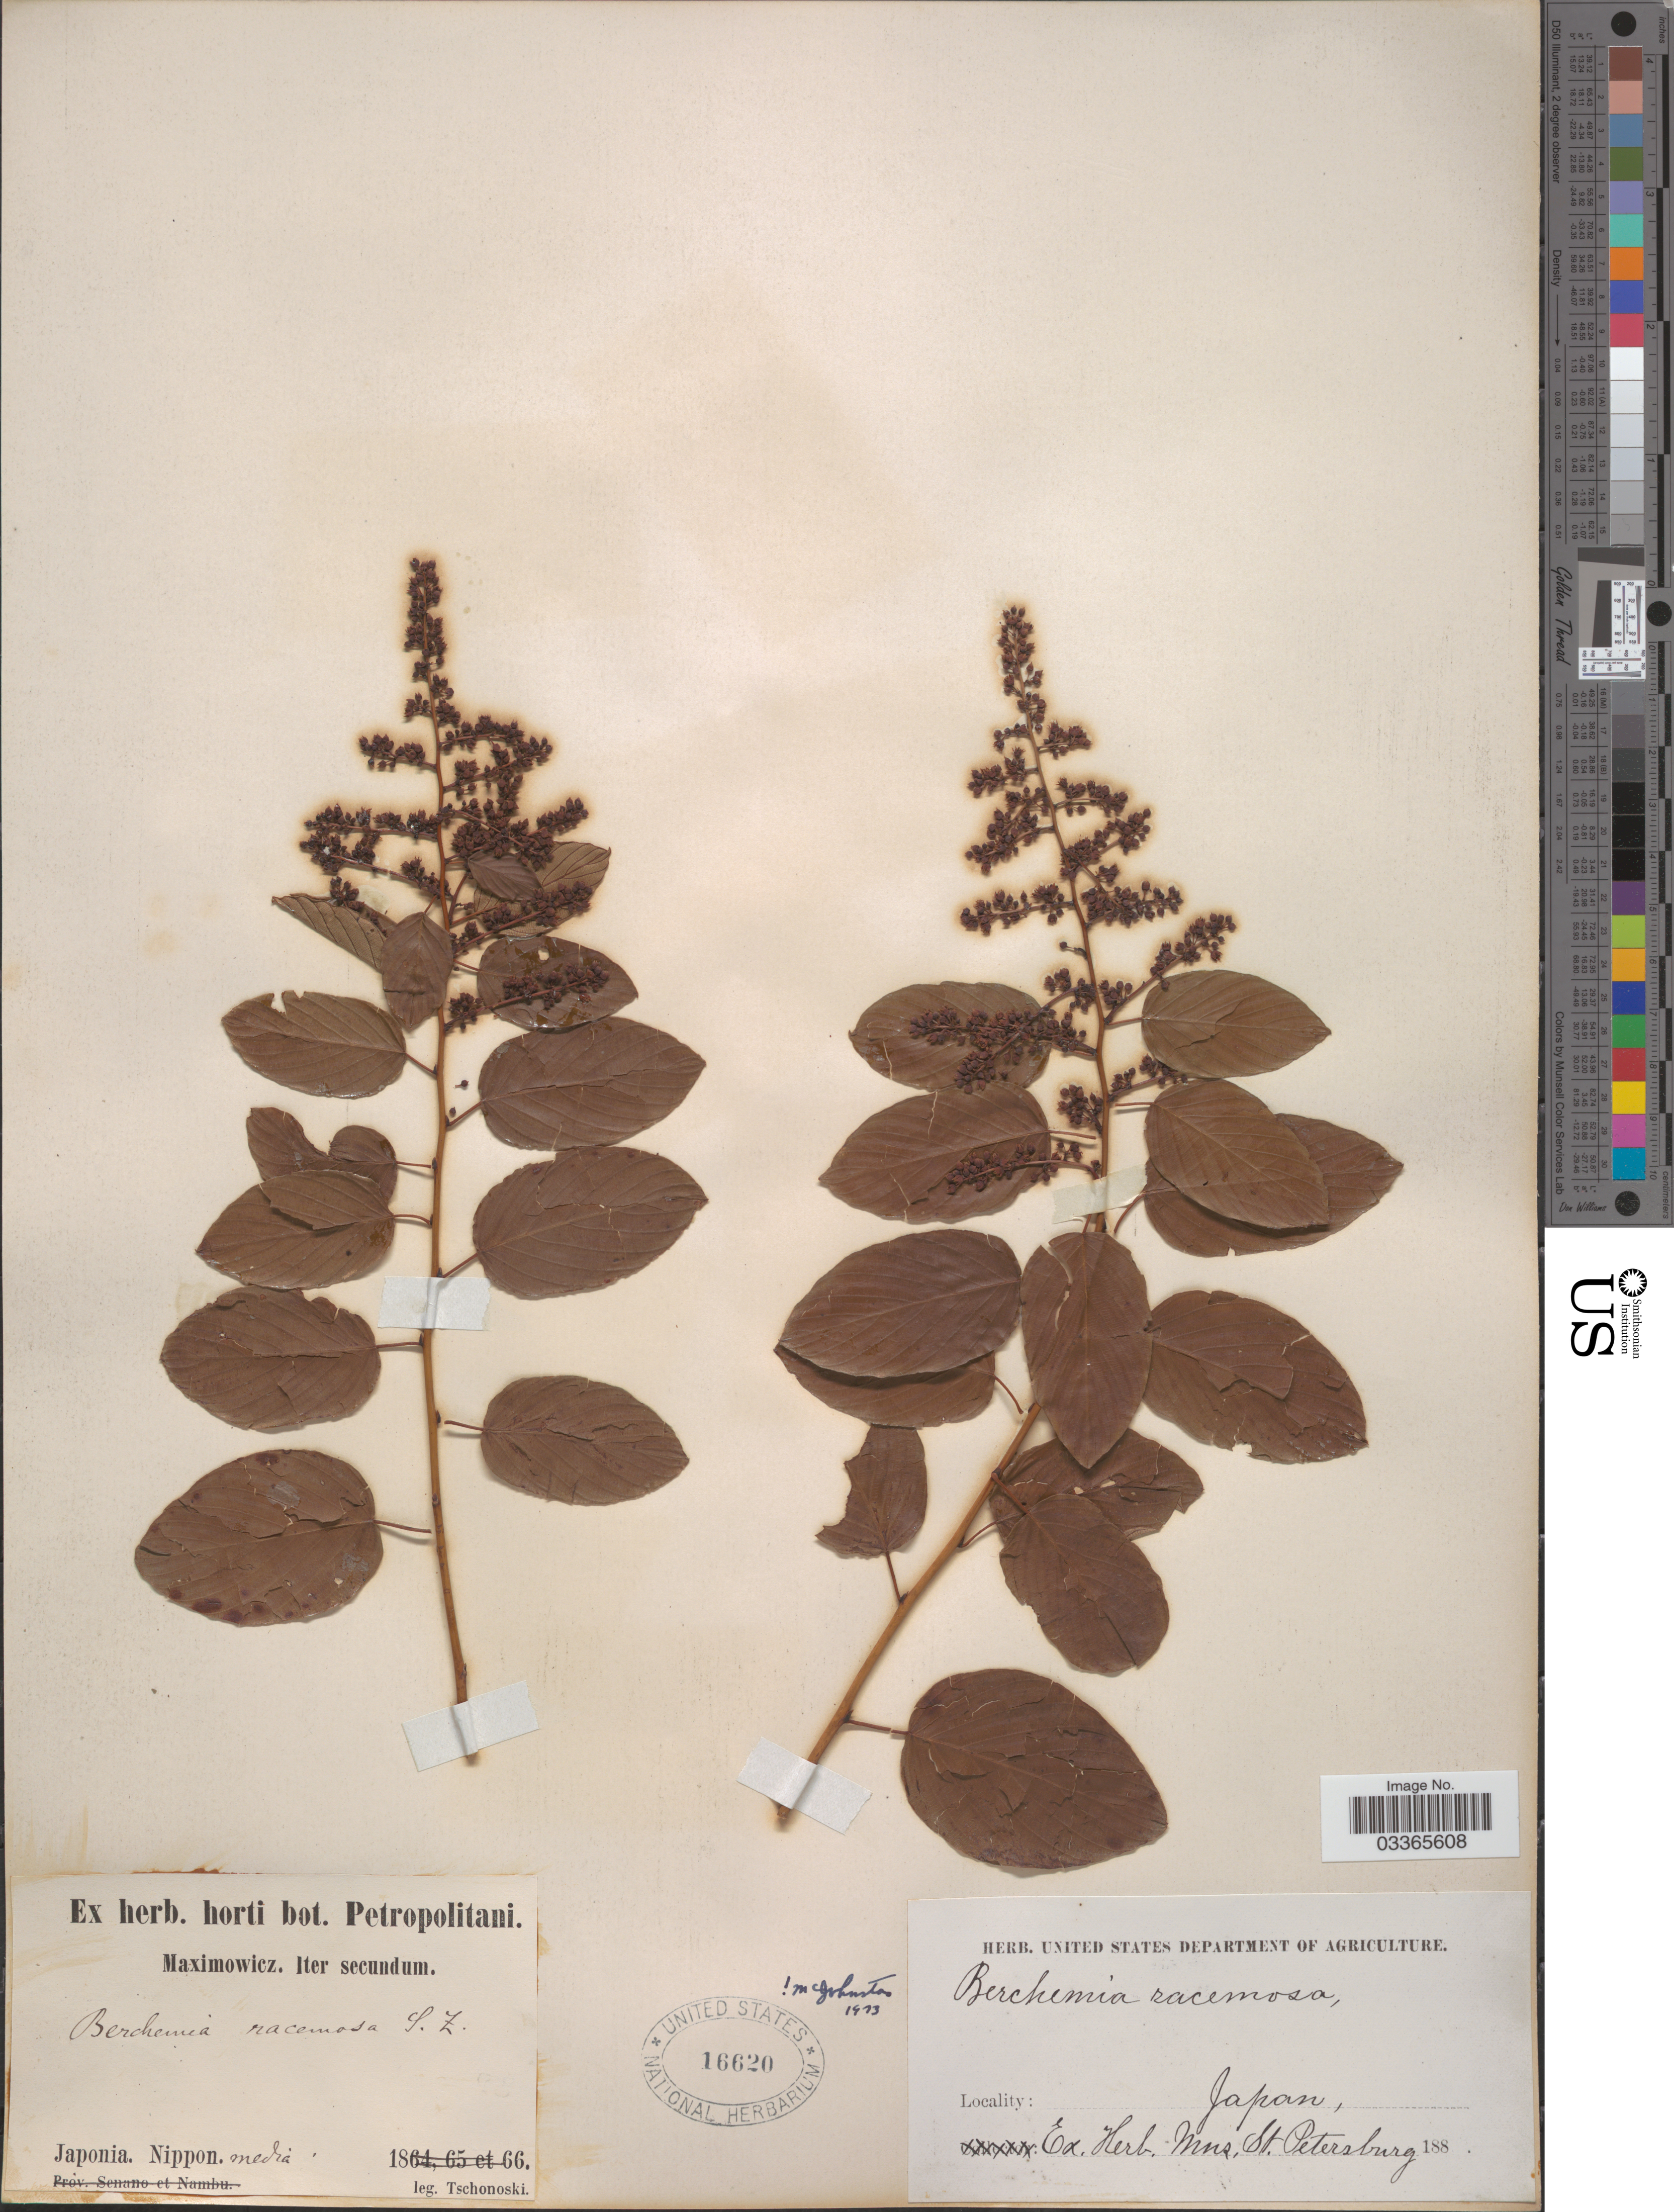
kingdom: Plantae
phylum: Tracheophyta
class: Magnoliopsida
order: Rosales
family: Rhamnaceae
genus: Berchemia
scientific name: Berchemia racemosa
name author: Siebold & Zucc.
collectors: -. Tschonoski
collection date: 1866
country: Japan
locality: Japonia. Nippon.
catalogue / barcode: US 16620